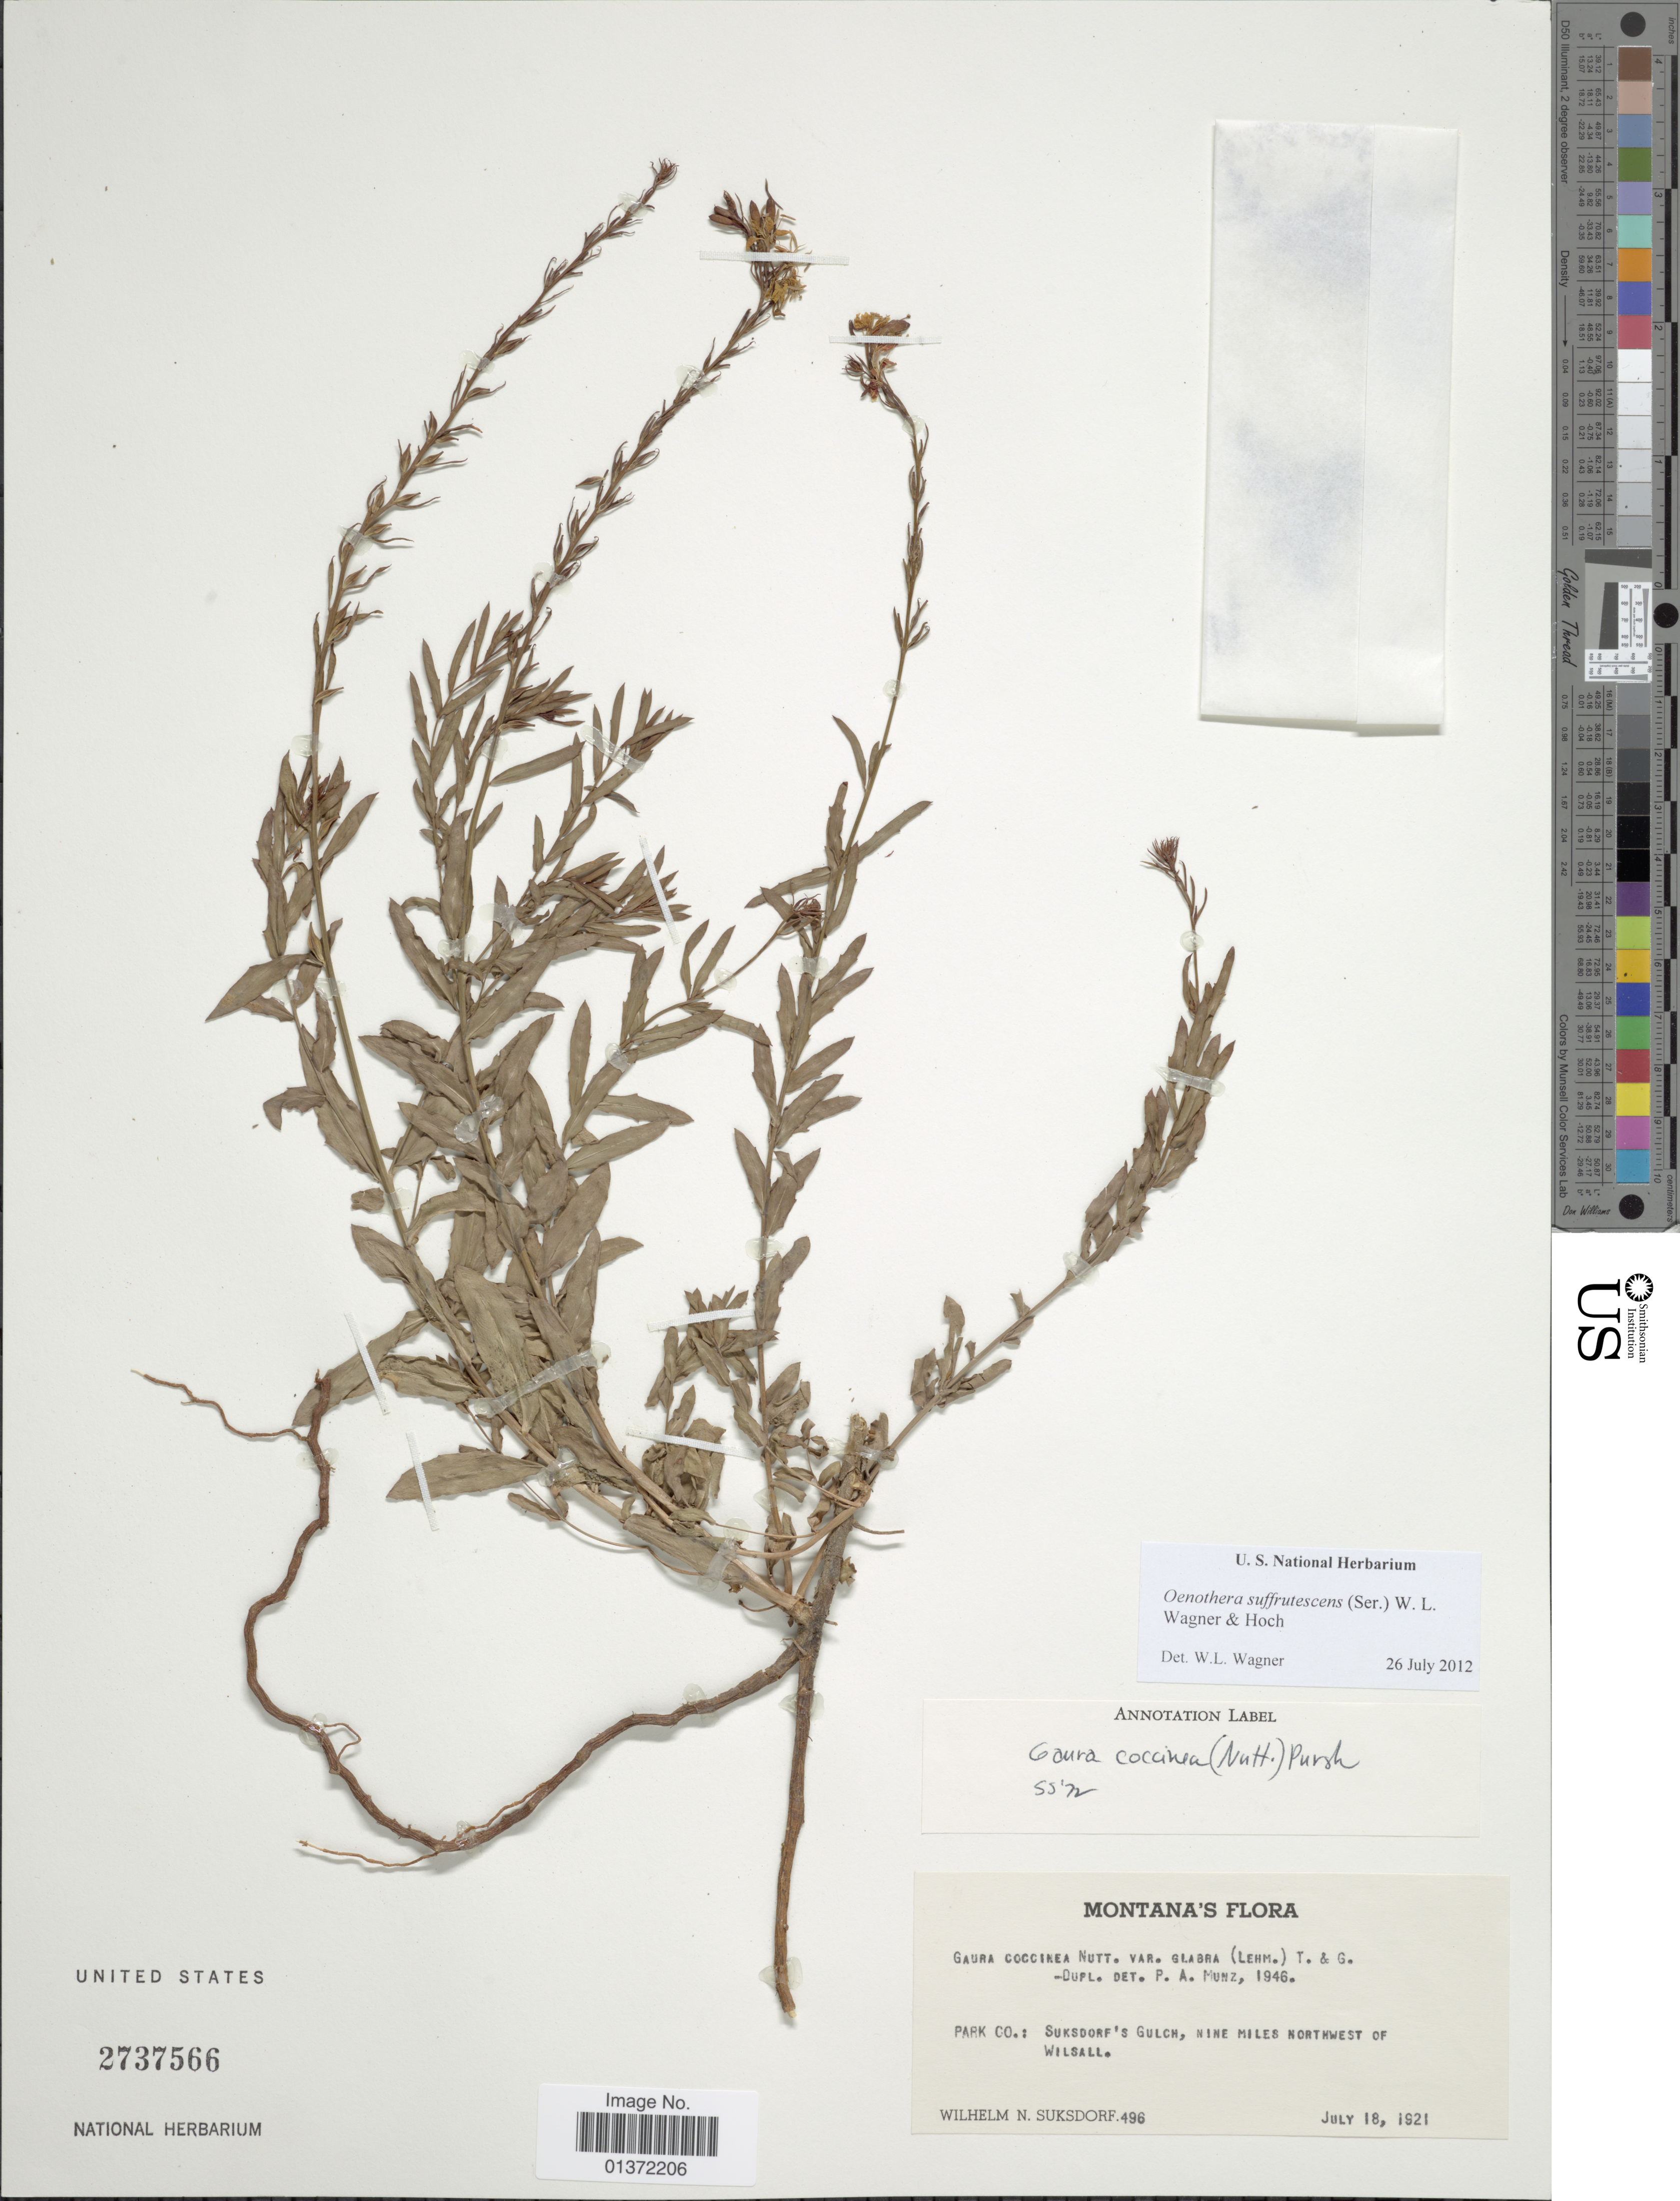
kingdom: Plantae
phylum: Tracheophyta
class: Magnoliopsida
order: Myrtales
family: Onagraceae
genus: Oenothera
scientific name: Oenothera suffrutescens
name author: (Ser.) W.L. Wagner & Hoch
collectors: W. N. Suksdorf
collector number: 496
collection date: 1921-07-18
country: United States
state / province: Montana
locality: Park Co.: Suksdorf's Gulch, nine miles northwest of Wilsall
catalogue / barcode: US 2737566